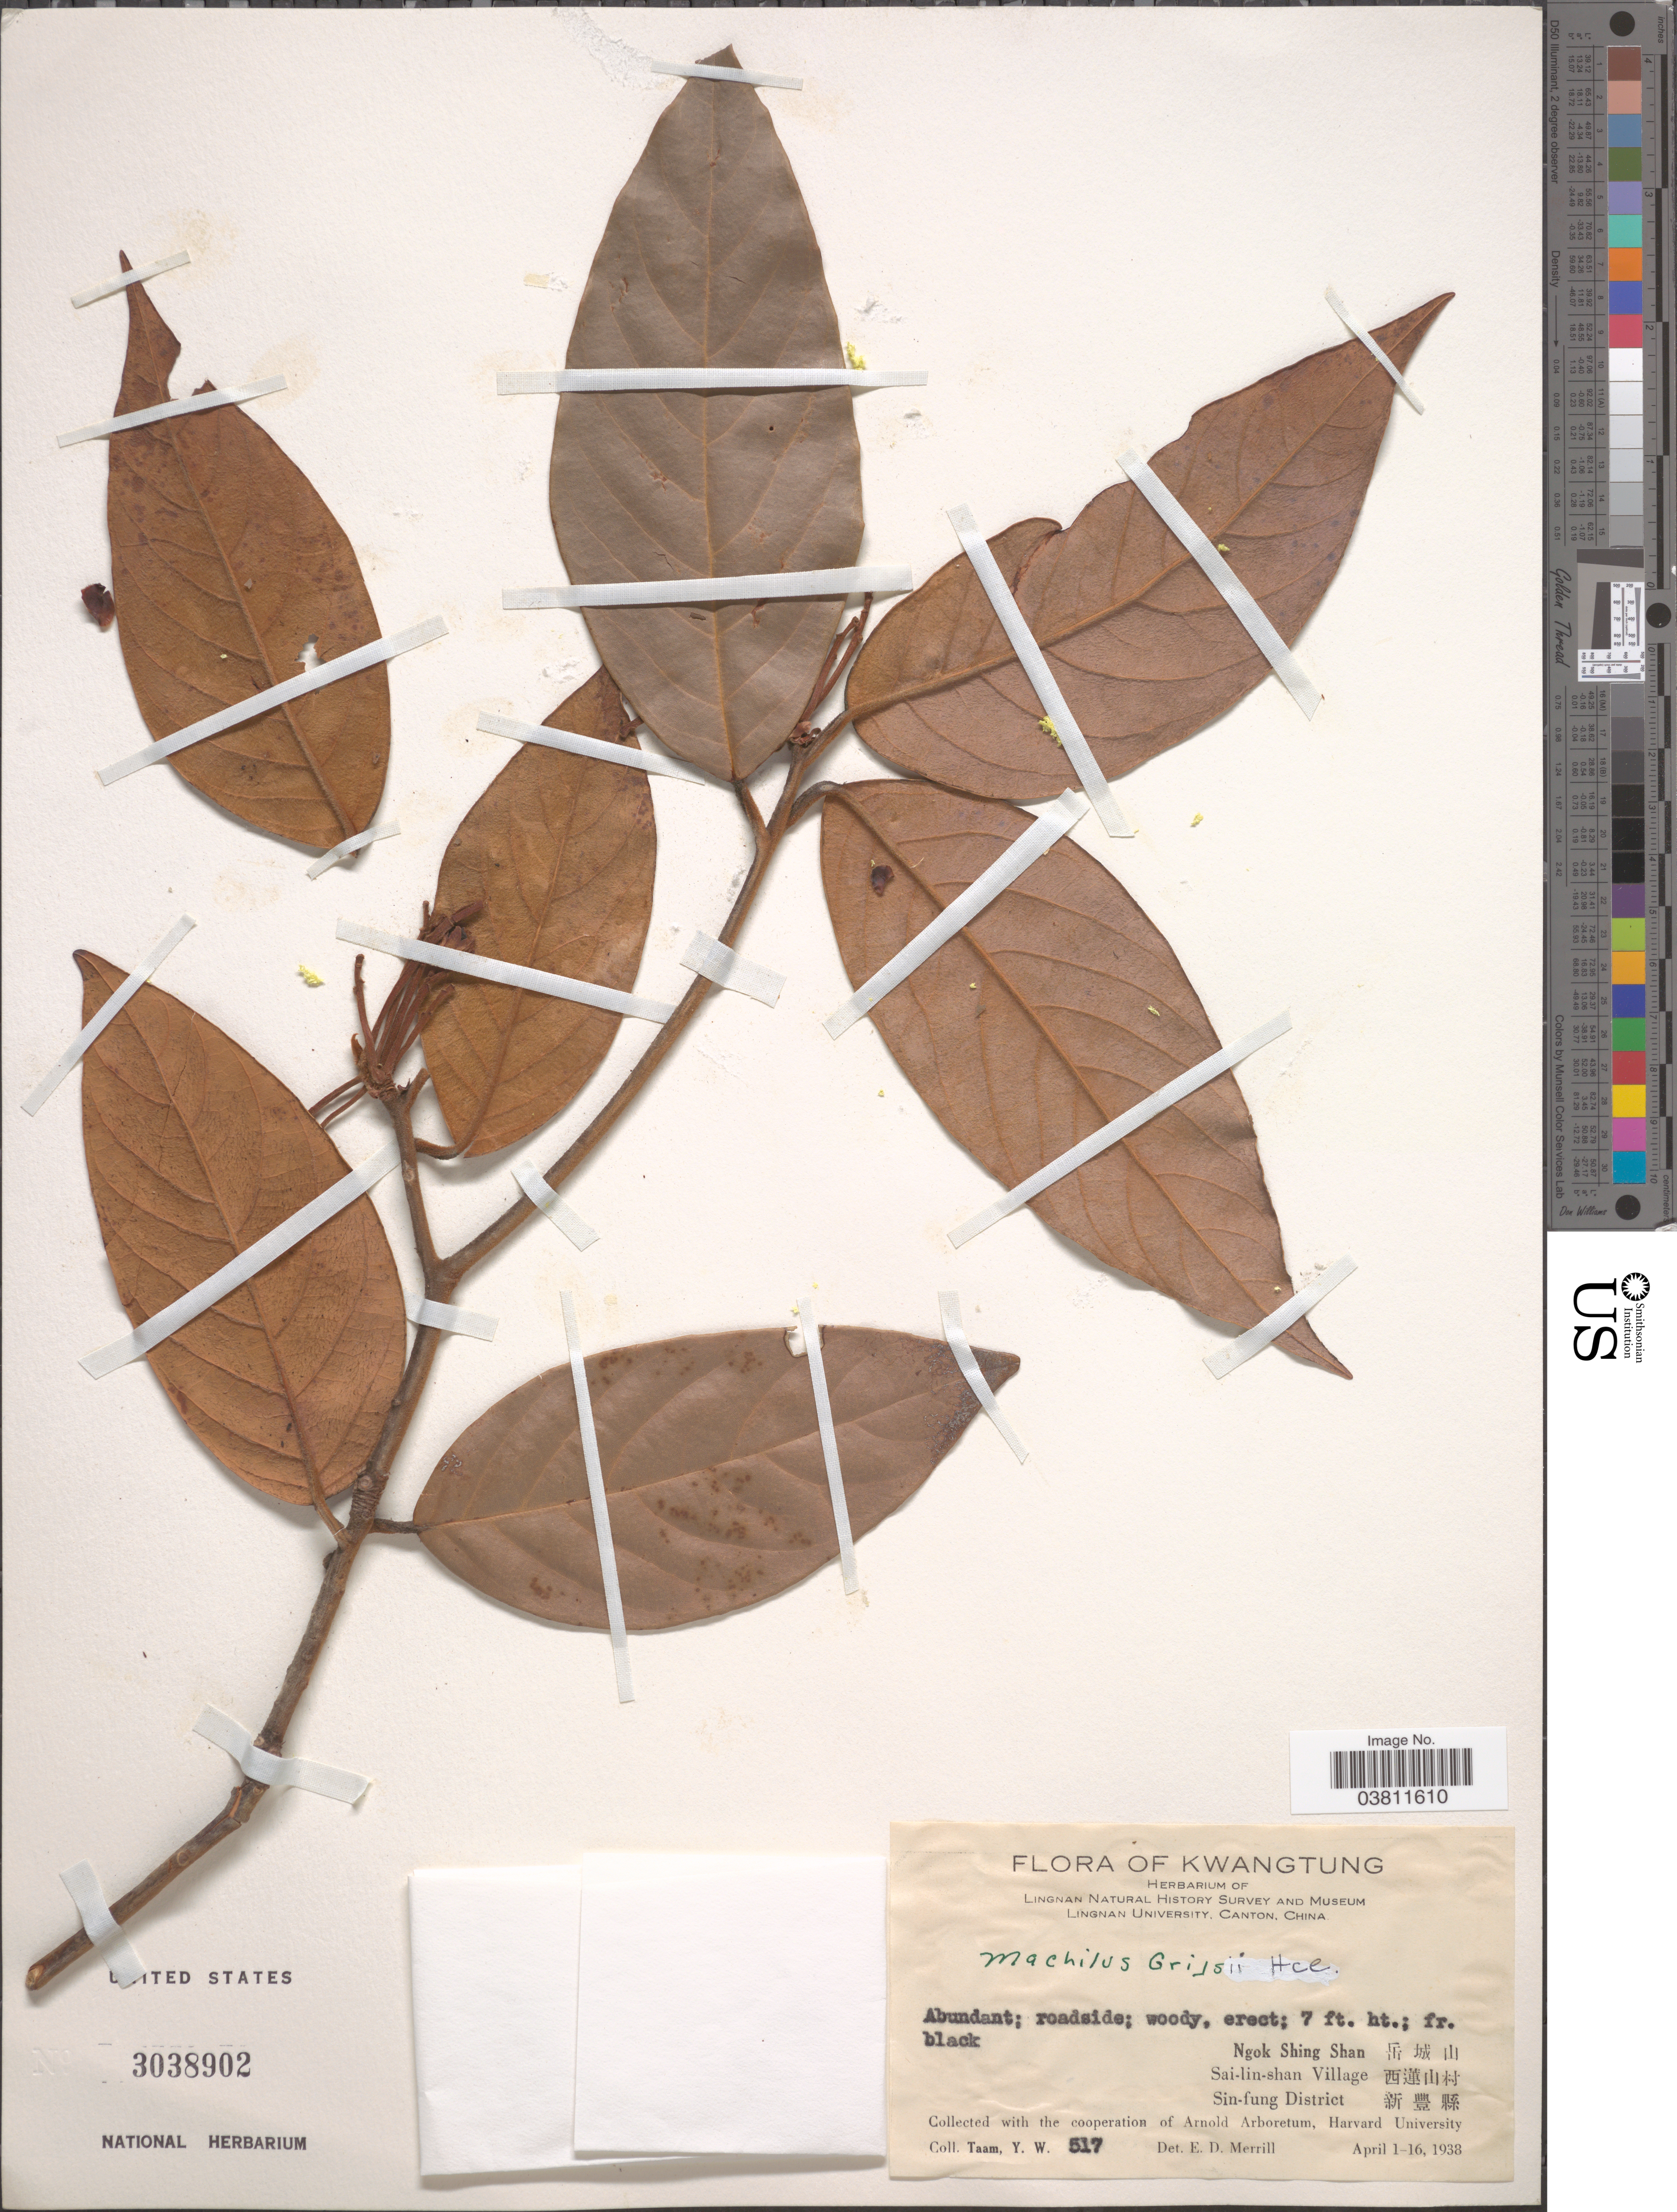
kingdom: Plantae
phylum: Tracheophyta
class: Magnoliopsida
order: Laurales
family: Lauraceae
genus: Machilus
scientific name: Machilus grijsii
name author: Hance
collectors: Y. W. Taam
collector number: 517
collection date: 1938-04-01/1938-04-16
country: China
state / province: Guangdong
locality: Kwangtung. Ngok Shing Shan X. Sai-lin-shan Village X. Sin-fung District X.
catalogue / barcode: US 3038902